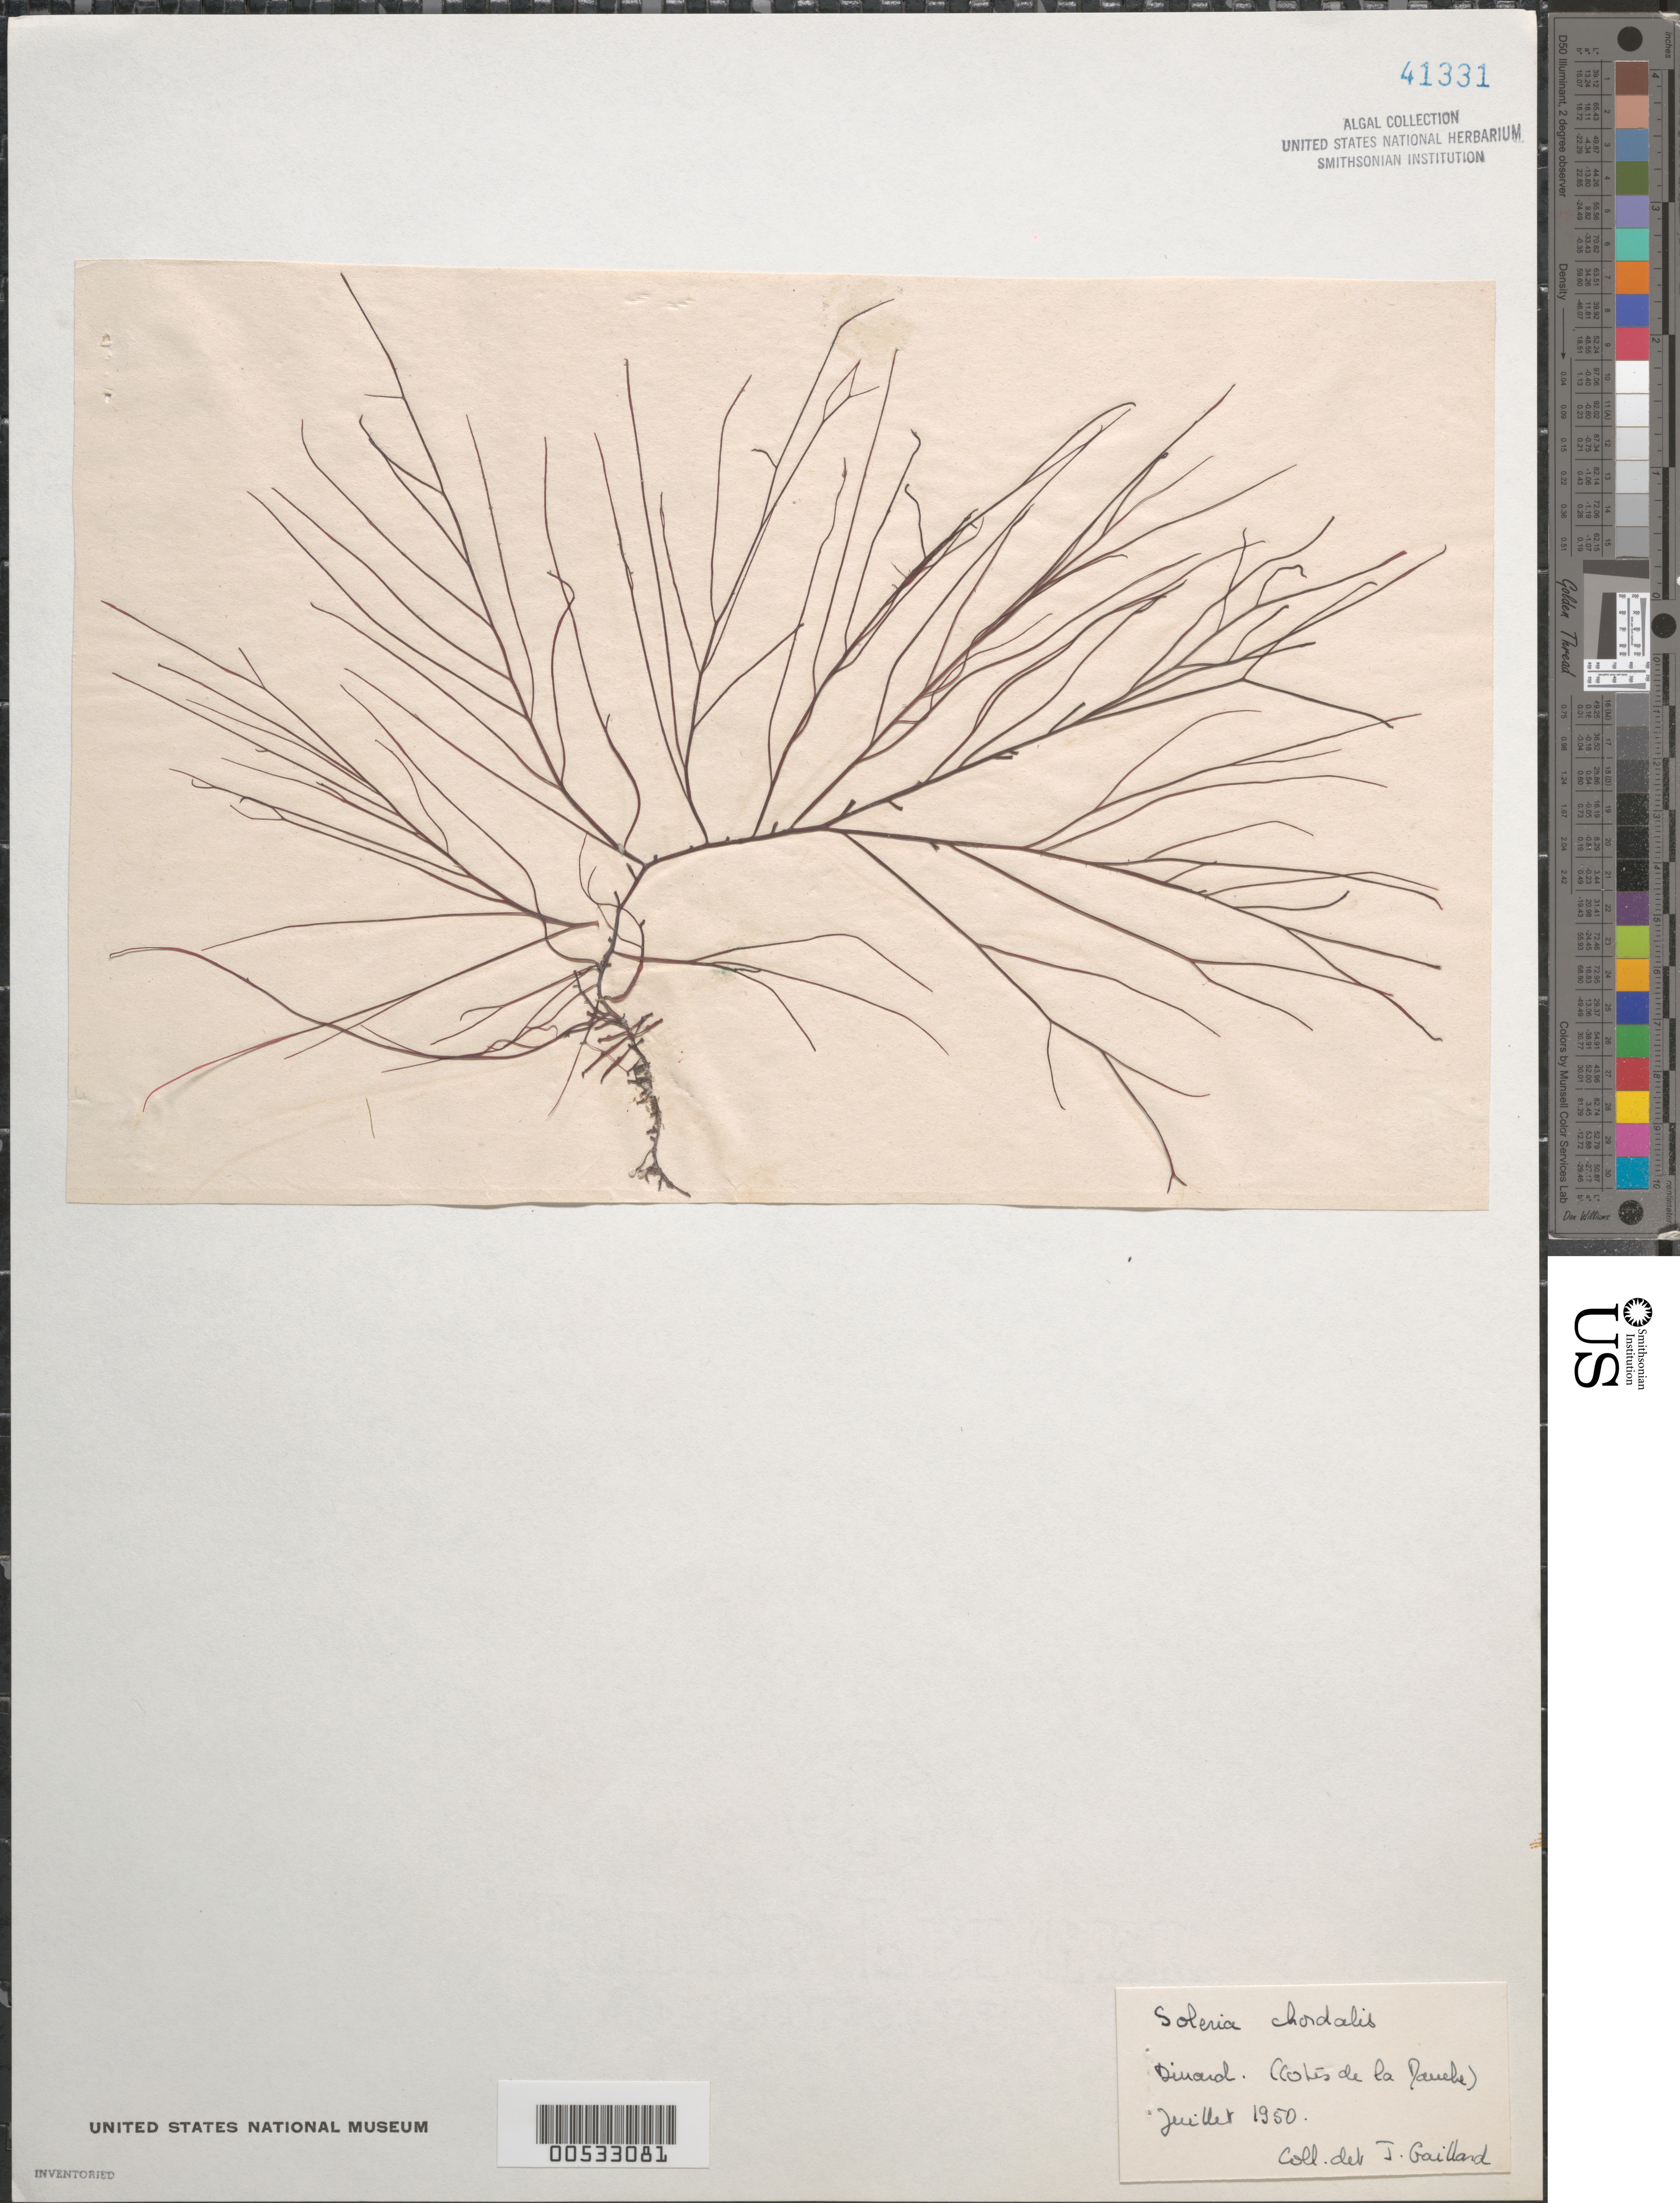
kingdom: Plantae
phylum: Rhodophyta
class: Florideophyceae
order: Gigartinales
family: Solieriaceae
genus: Solieria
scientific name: Solieria chordalis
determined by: Gaillard, J.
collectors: J. Gaillard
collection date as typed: Jul 1950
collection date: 1950-07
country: France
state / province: Bretagne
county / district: Ille-et-Vilaine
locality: Dinard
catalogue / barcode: US 41331